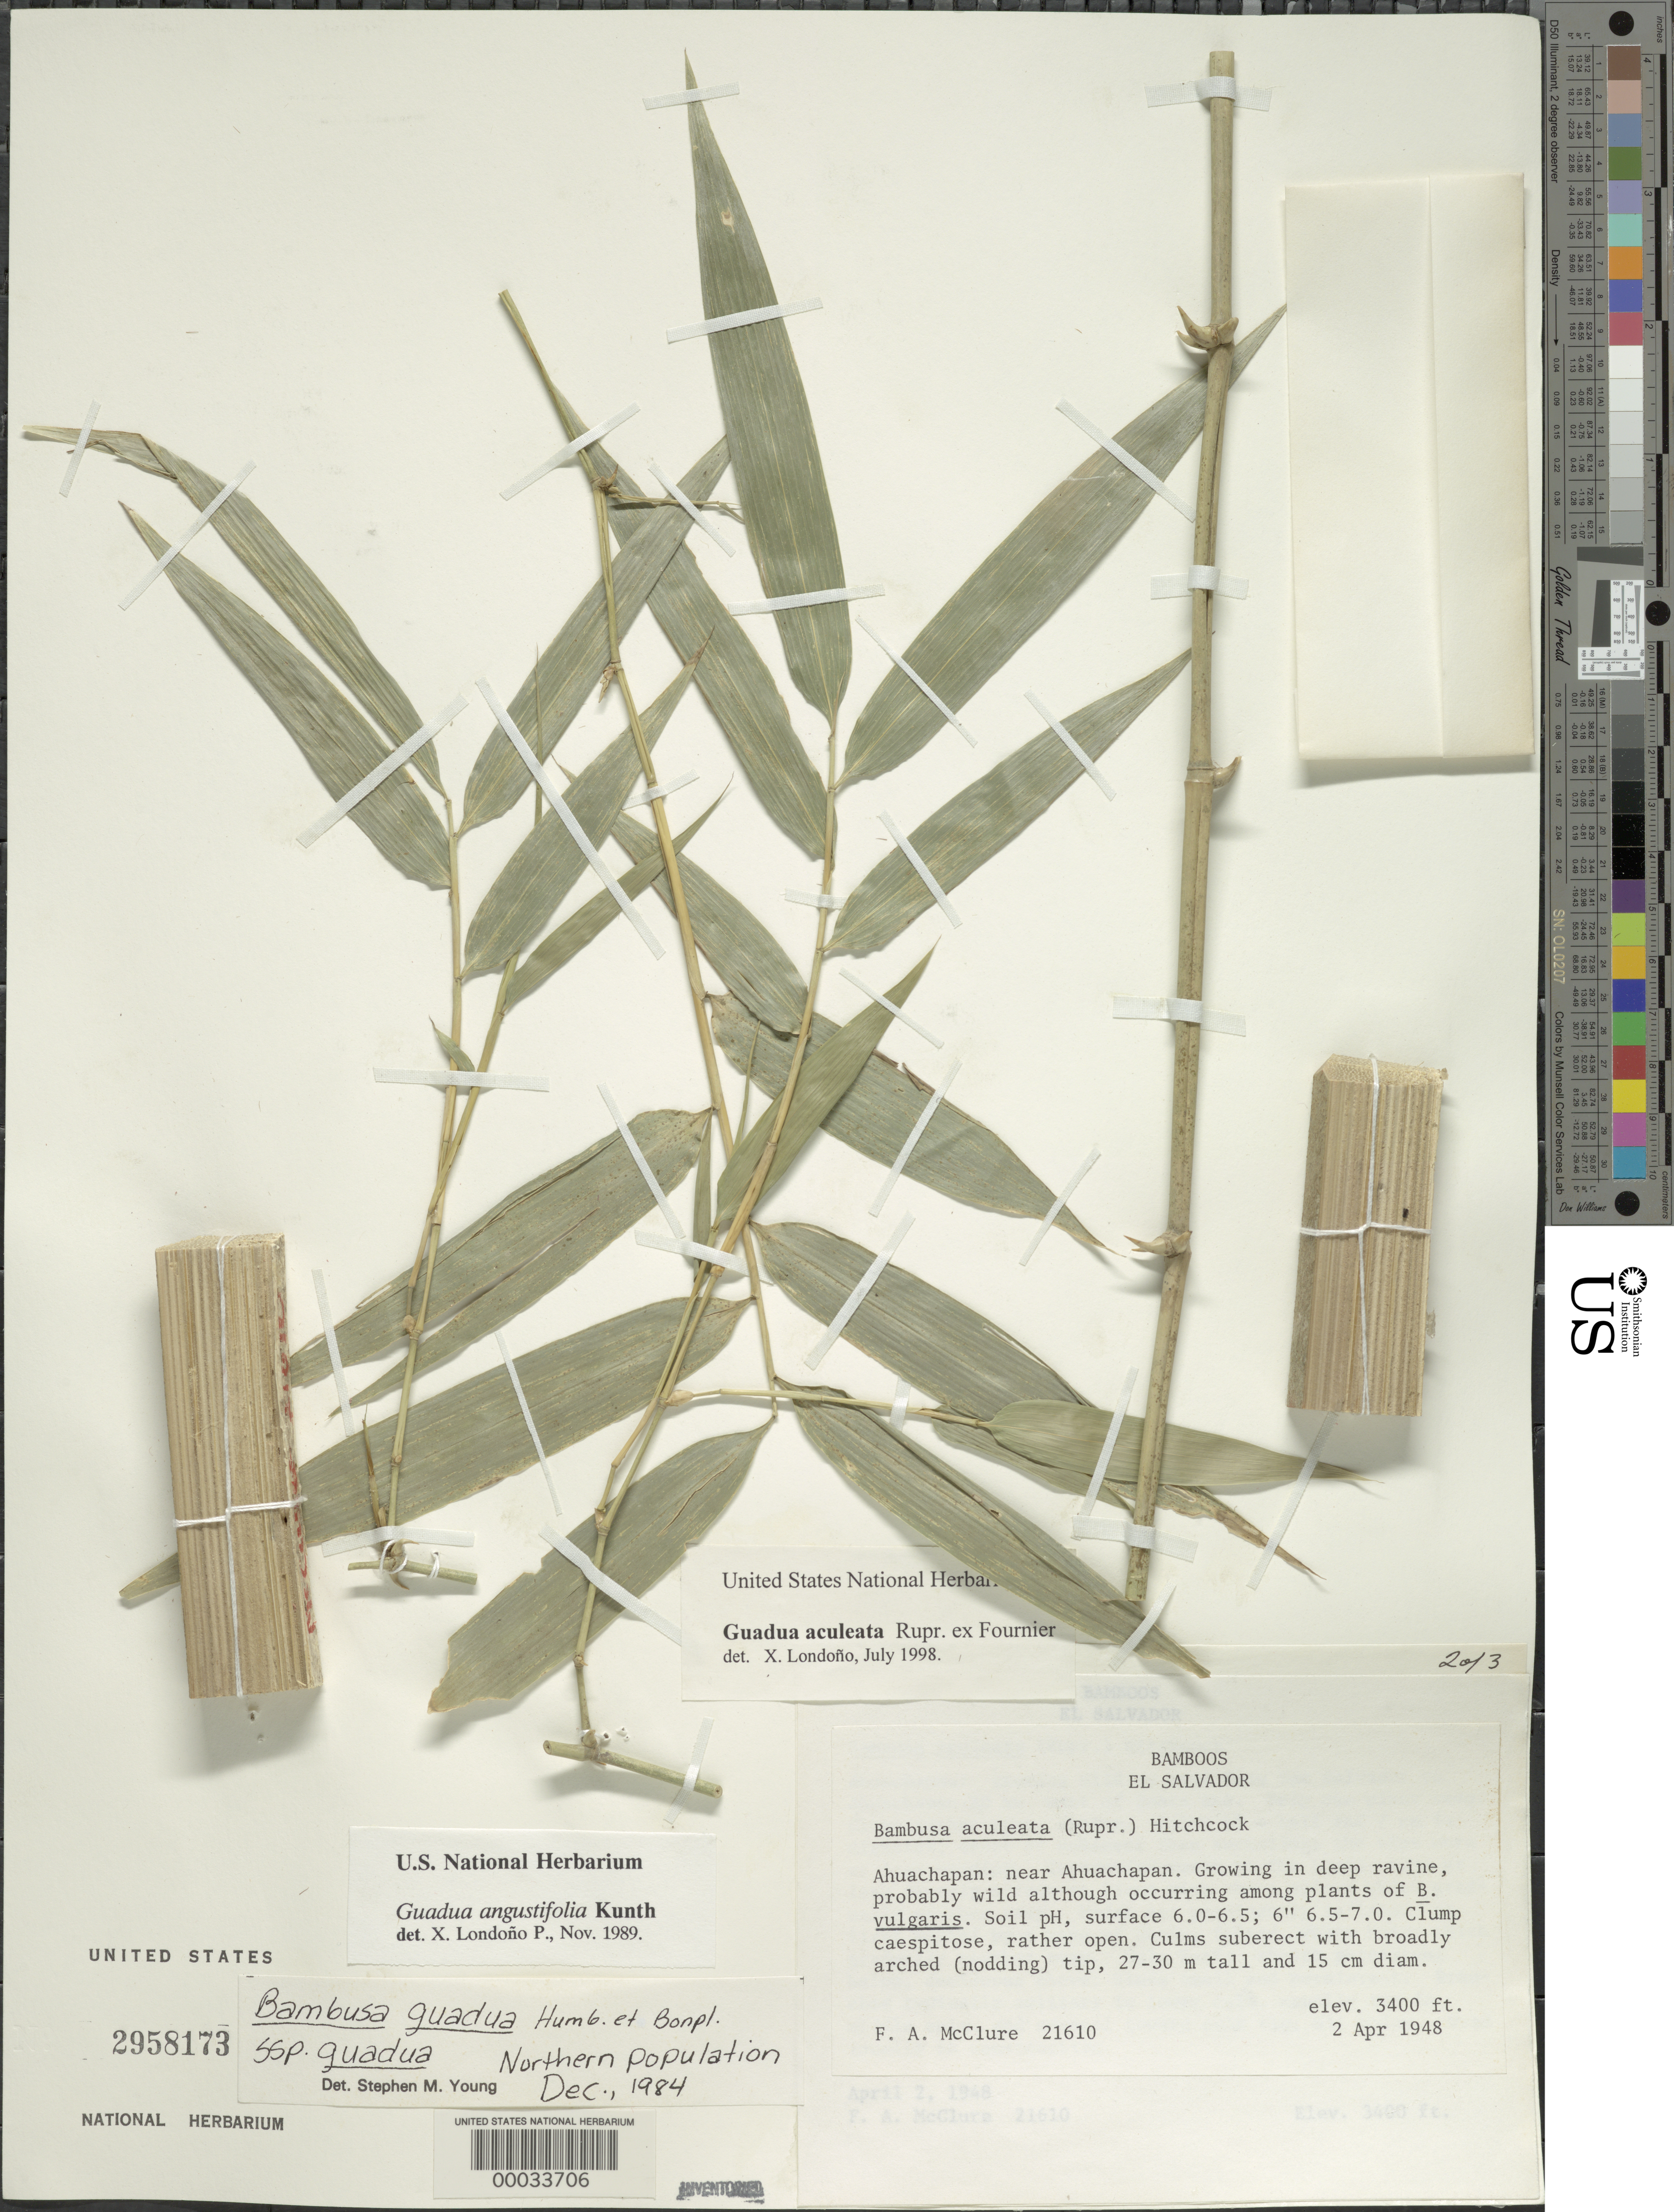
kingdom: Plantae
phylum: Tracheophyta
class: Liliopsida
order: Poales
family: Poaceae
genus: Guadua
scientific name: Guadua aculeata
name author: Rupr. ex E. Fourn.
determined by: Londoño, X., (TULV), Jardin Botanico "Juan Maria Cespedes"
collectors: F. A. McClure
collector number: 21610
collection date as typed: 02 Apr 1948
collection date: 1948-04-02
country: El Salvador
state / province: Ahuachapán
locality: Ahuachapan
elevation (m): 1037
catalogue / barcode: US 2958173